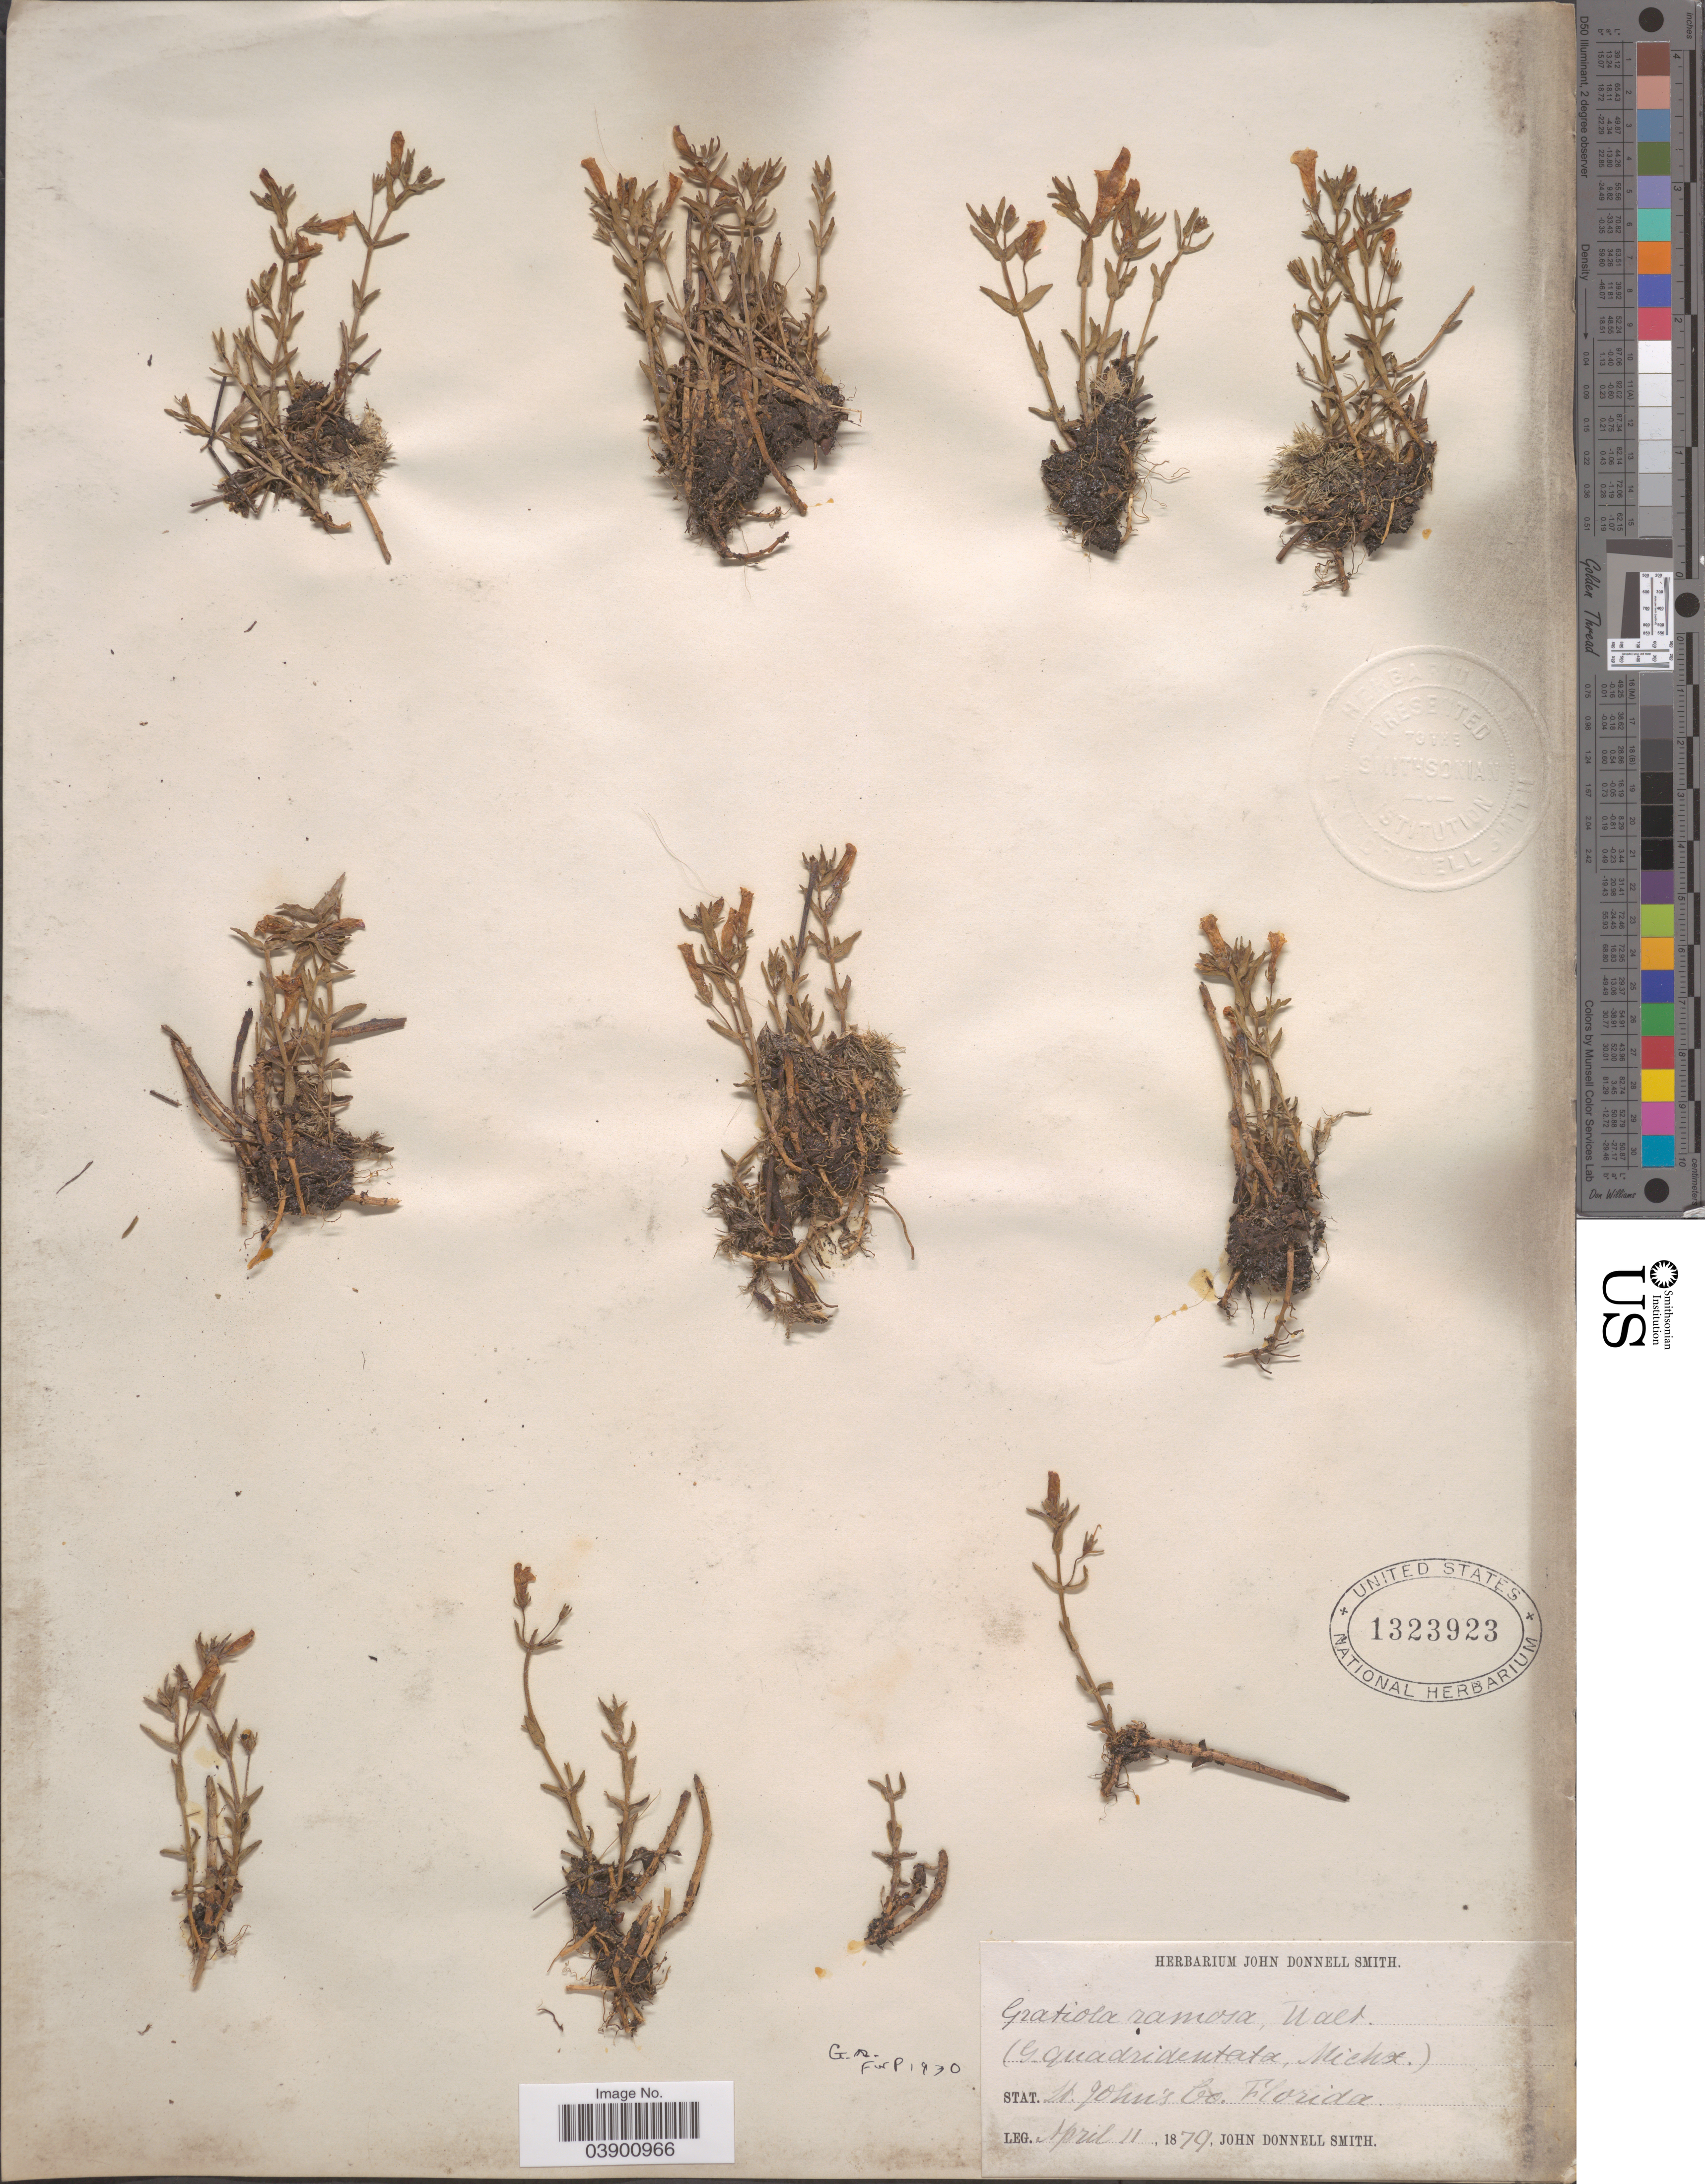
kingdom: Plantae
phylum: Tracheophyta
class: Magnoliopsida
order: Lamiales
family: Plantaginaceae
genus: Gratiola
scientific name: Gratiola ramosa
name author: Walter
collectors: J. Donnell Smith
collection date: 1879-04-11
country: United States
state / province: Florida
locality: Stat. St. John's Co.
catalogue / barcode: US 1323923